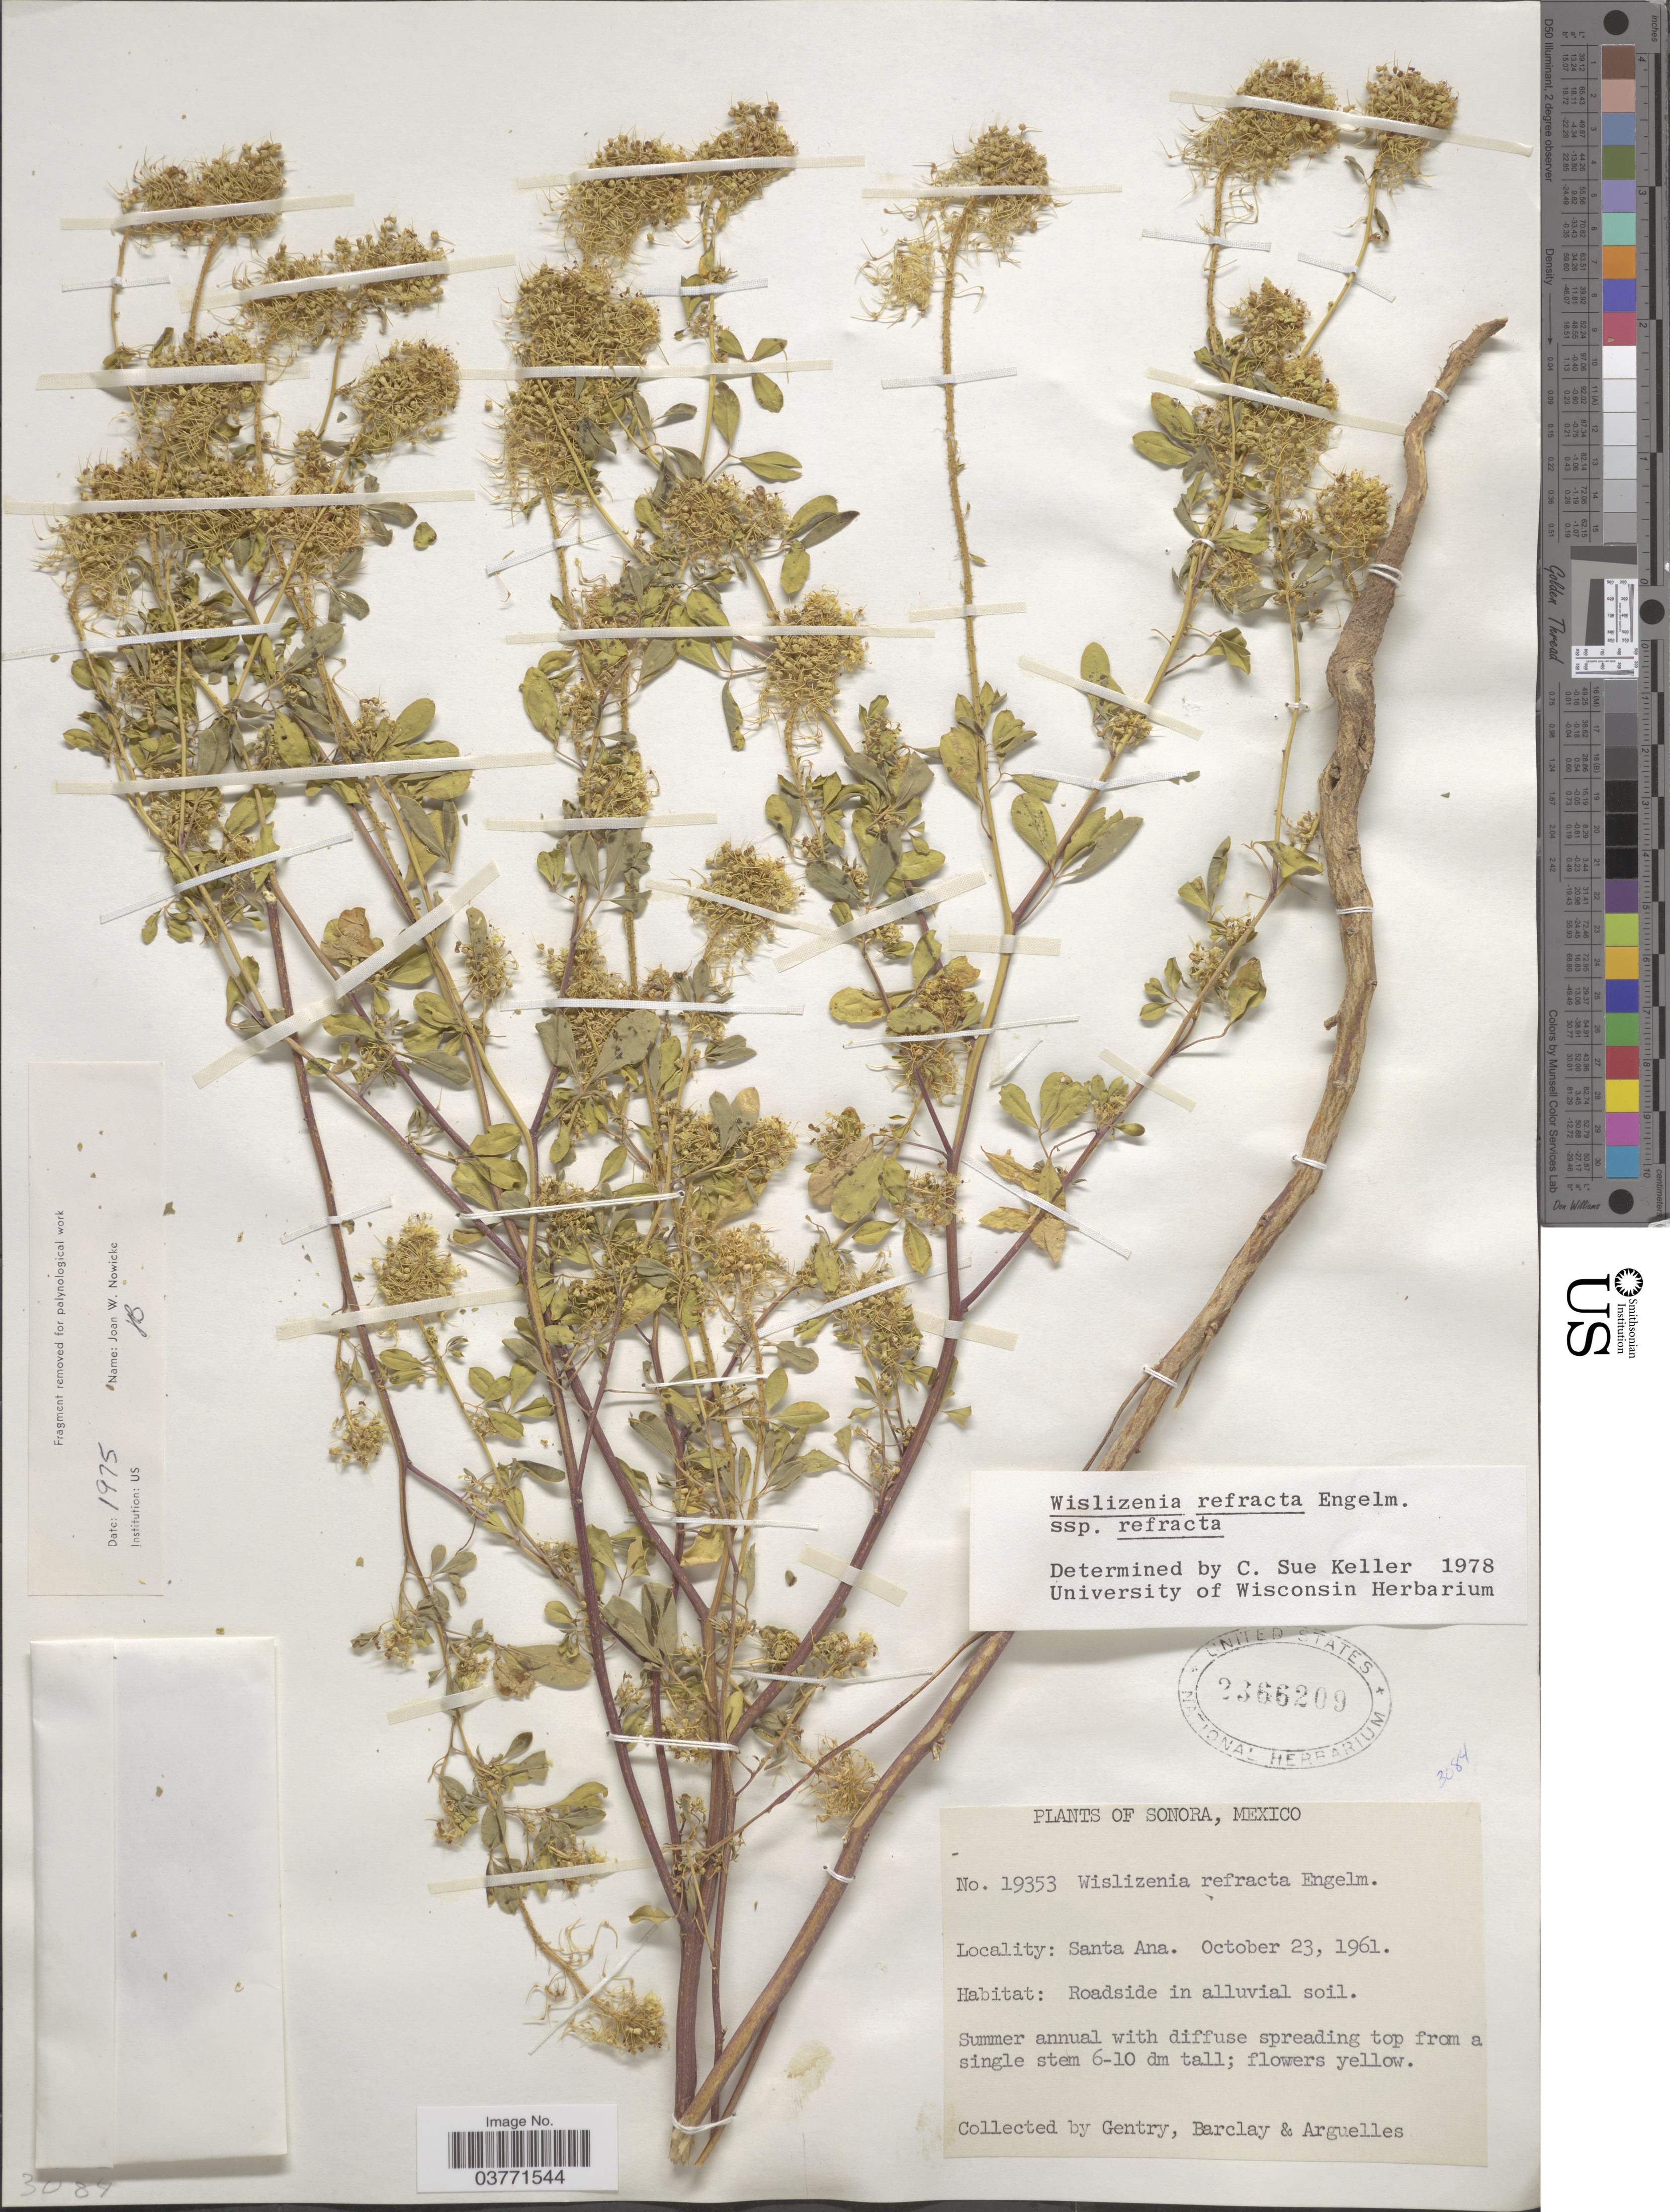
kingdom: Plantae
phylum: Tracheophyta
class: Magnoliopsida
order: Brassicales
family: Cleomaceae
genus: Cleomella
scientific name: Cleomella refracta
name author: (Engelm.) J.C. Hall & Roalson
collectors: Gentry, --, -- Barclay & Arguelles, --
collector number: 19353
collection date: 1961-10-23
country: Mexico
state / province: Sonora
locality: Santa Ana.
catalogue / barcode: US 2366209